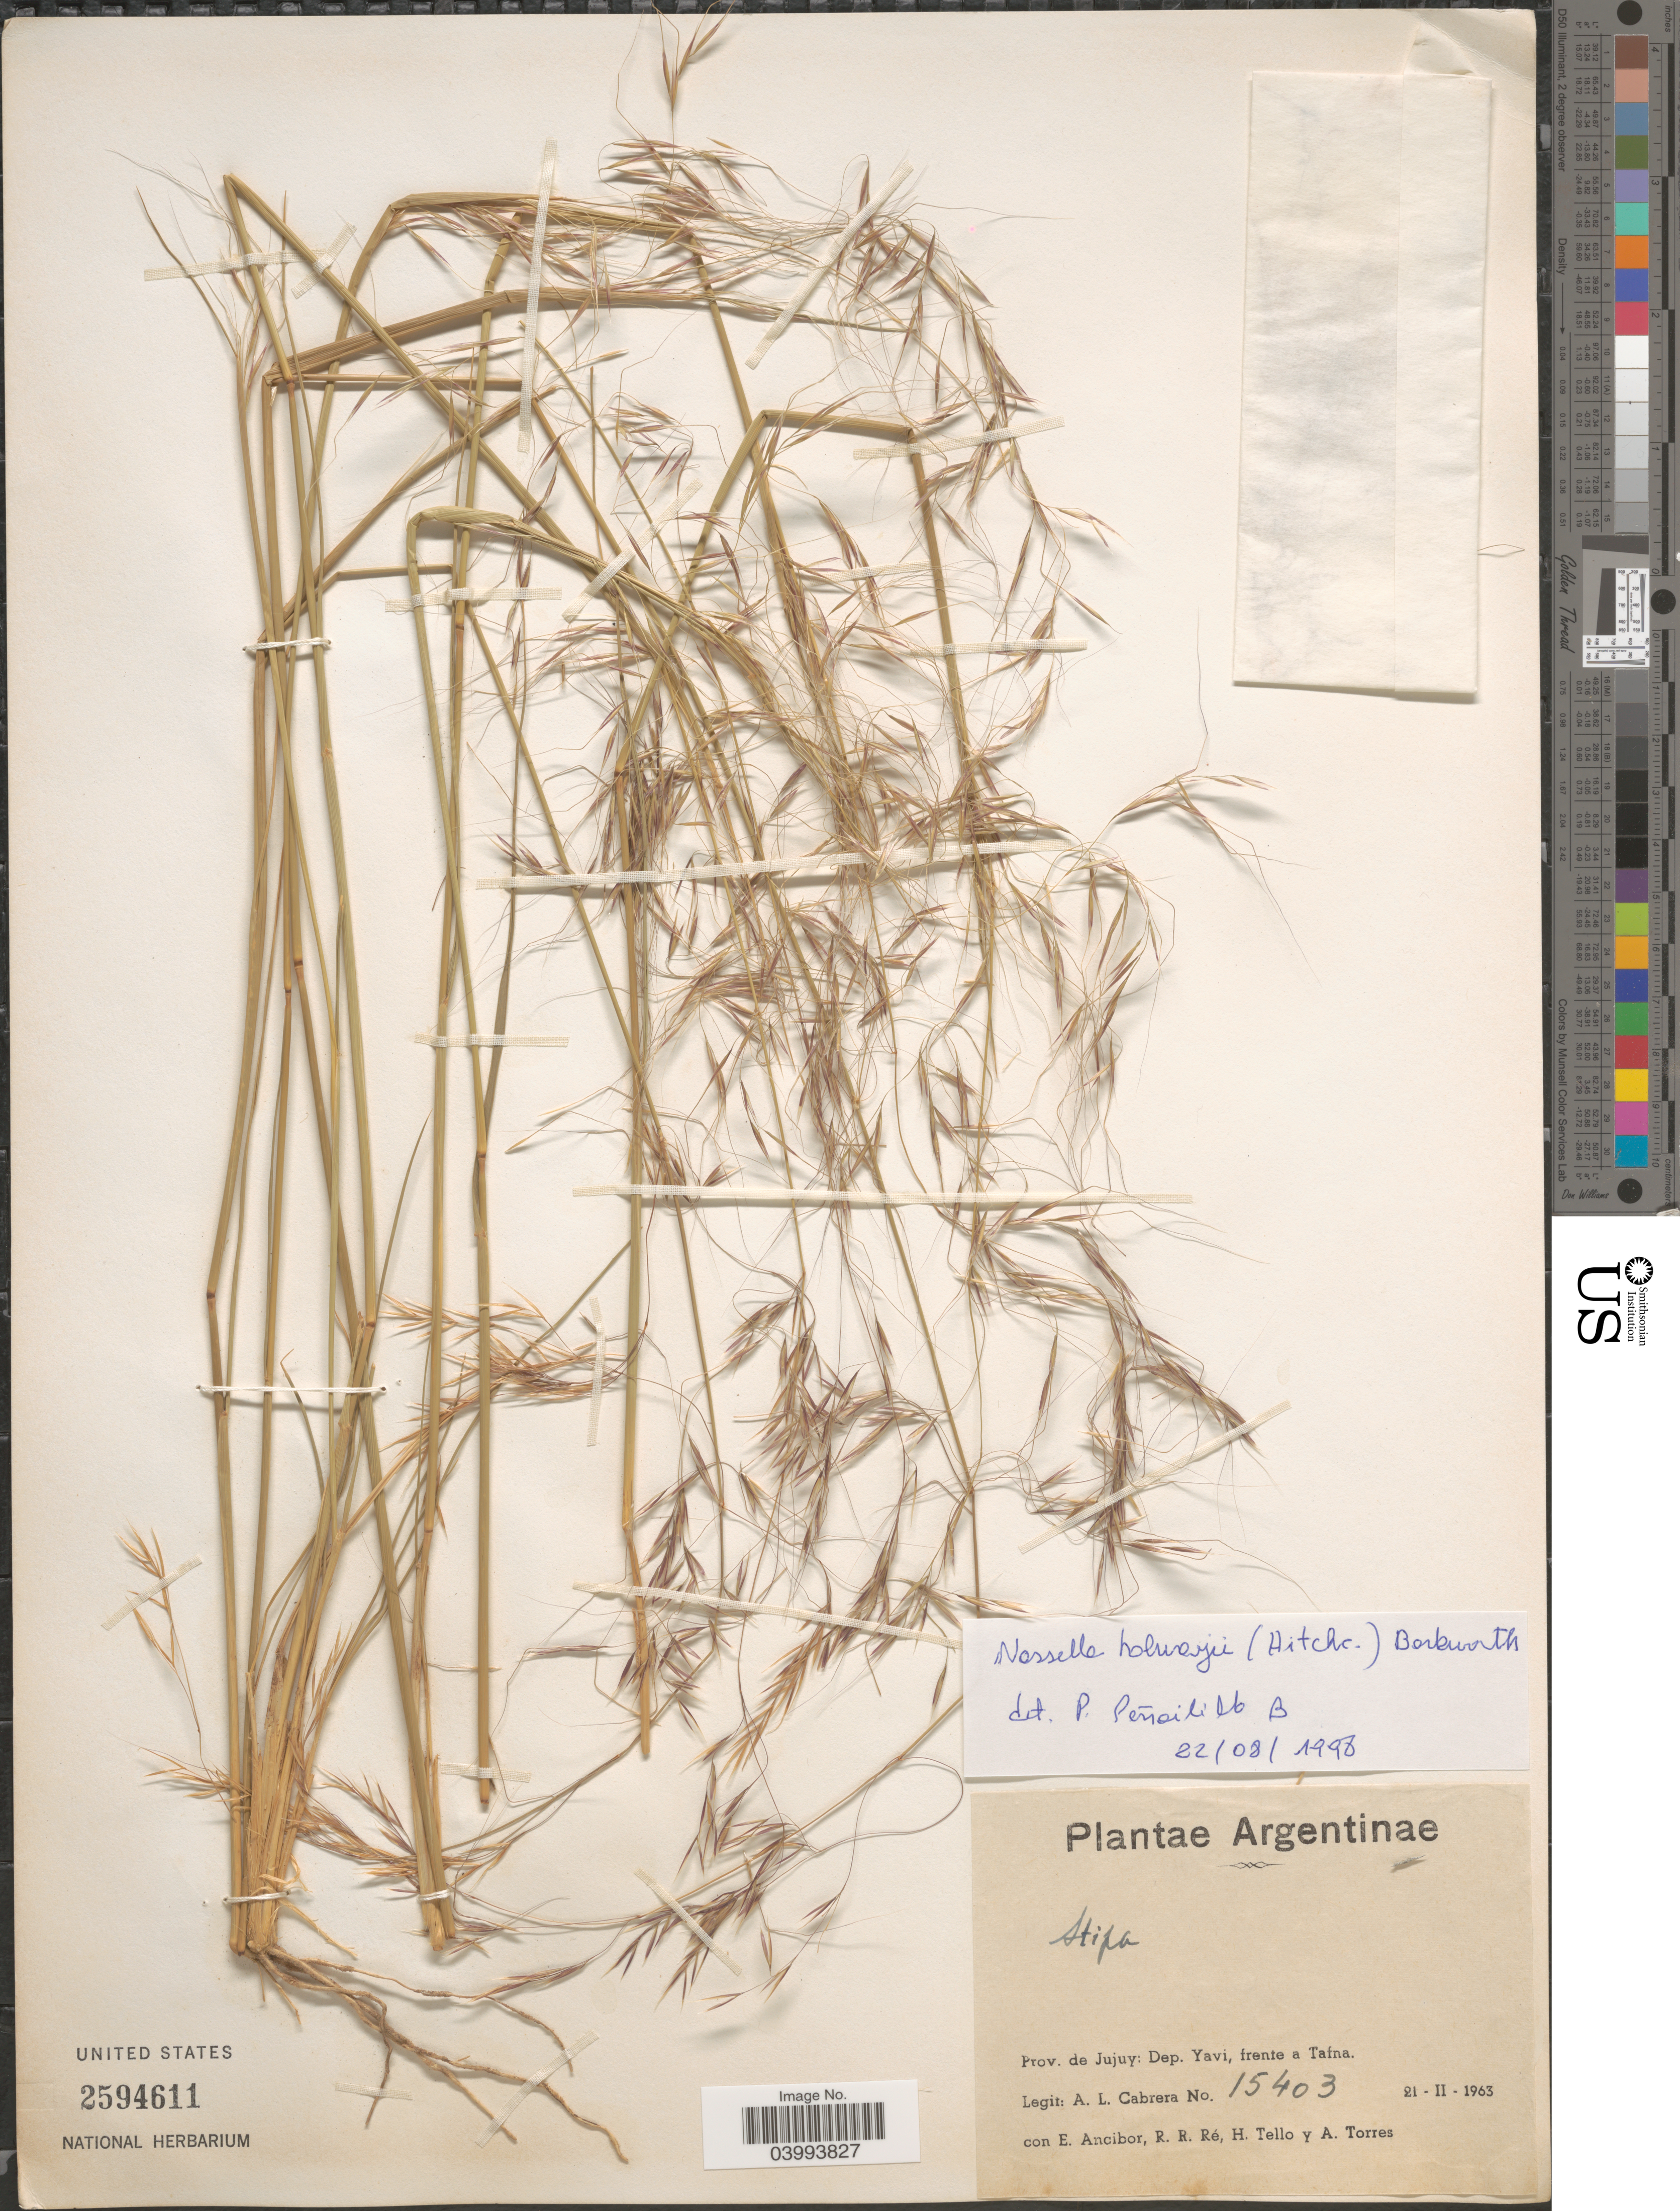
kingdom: Plantae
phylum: Tracheophyta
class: Liliopsida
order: Poales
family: Poaceae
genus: Nassella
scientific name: Nassella holwayii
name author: (Hitchc.) Barkworth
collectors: E. Ancibor, R. Re, H. Tello & A. Torres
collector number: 15403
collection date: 1963-02-21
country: Argentina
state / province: Jujuy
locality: Dep. Yavi, frente a Tafna.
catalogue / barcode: US 2594611